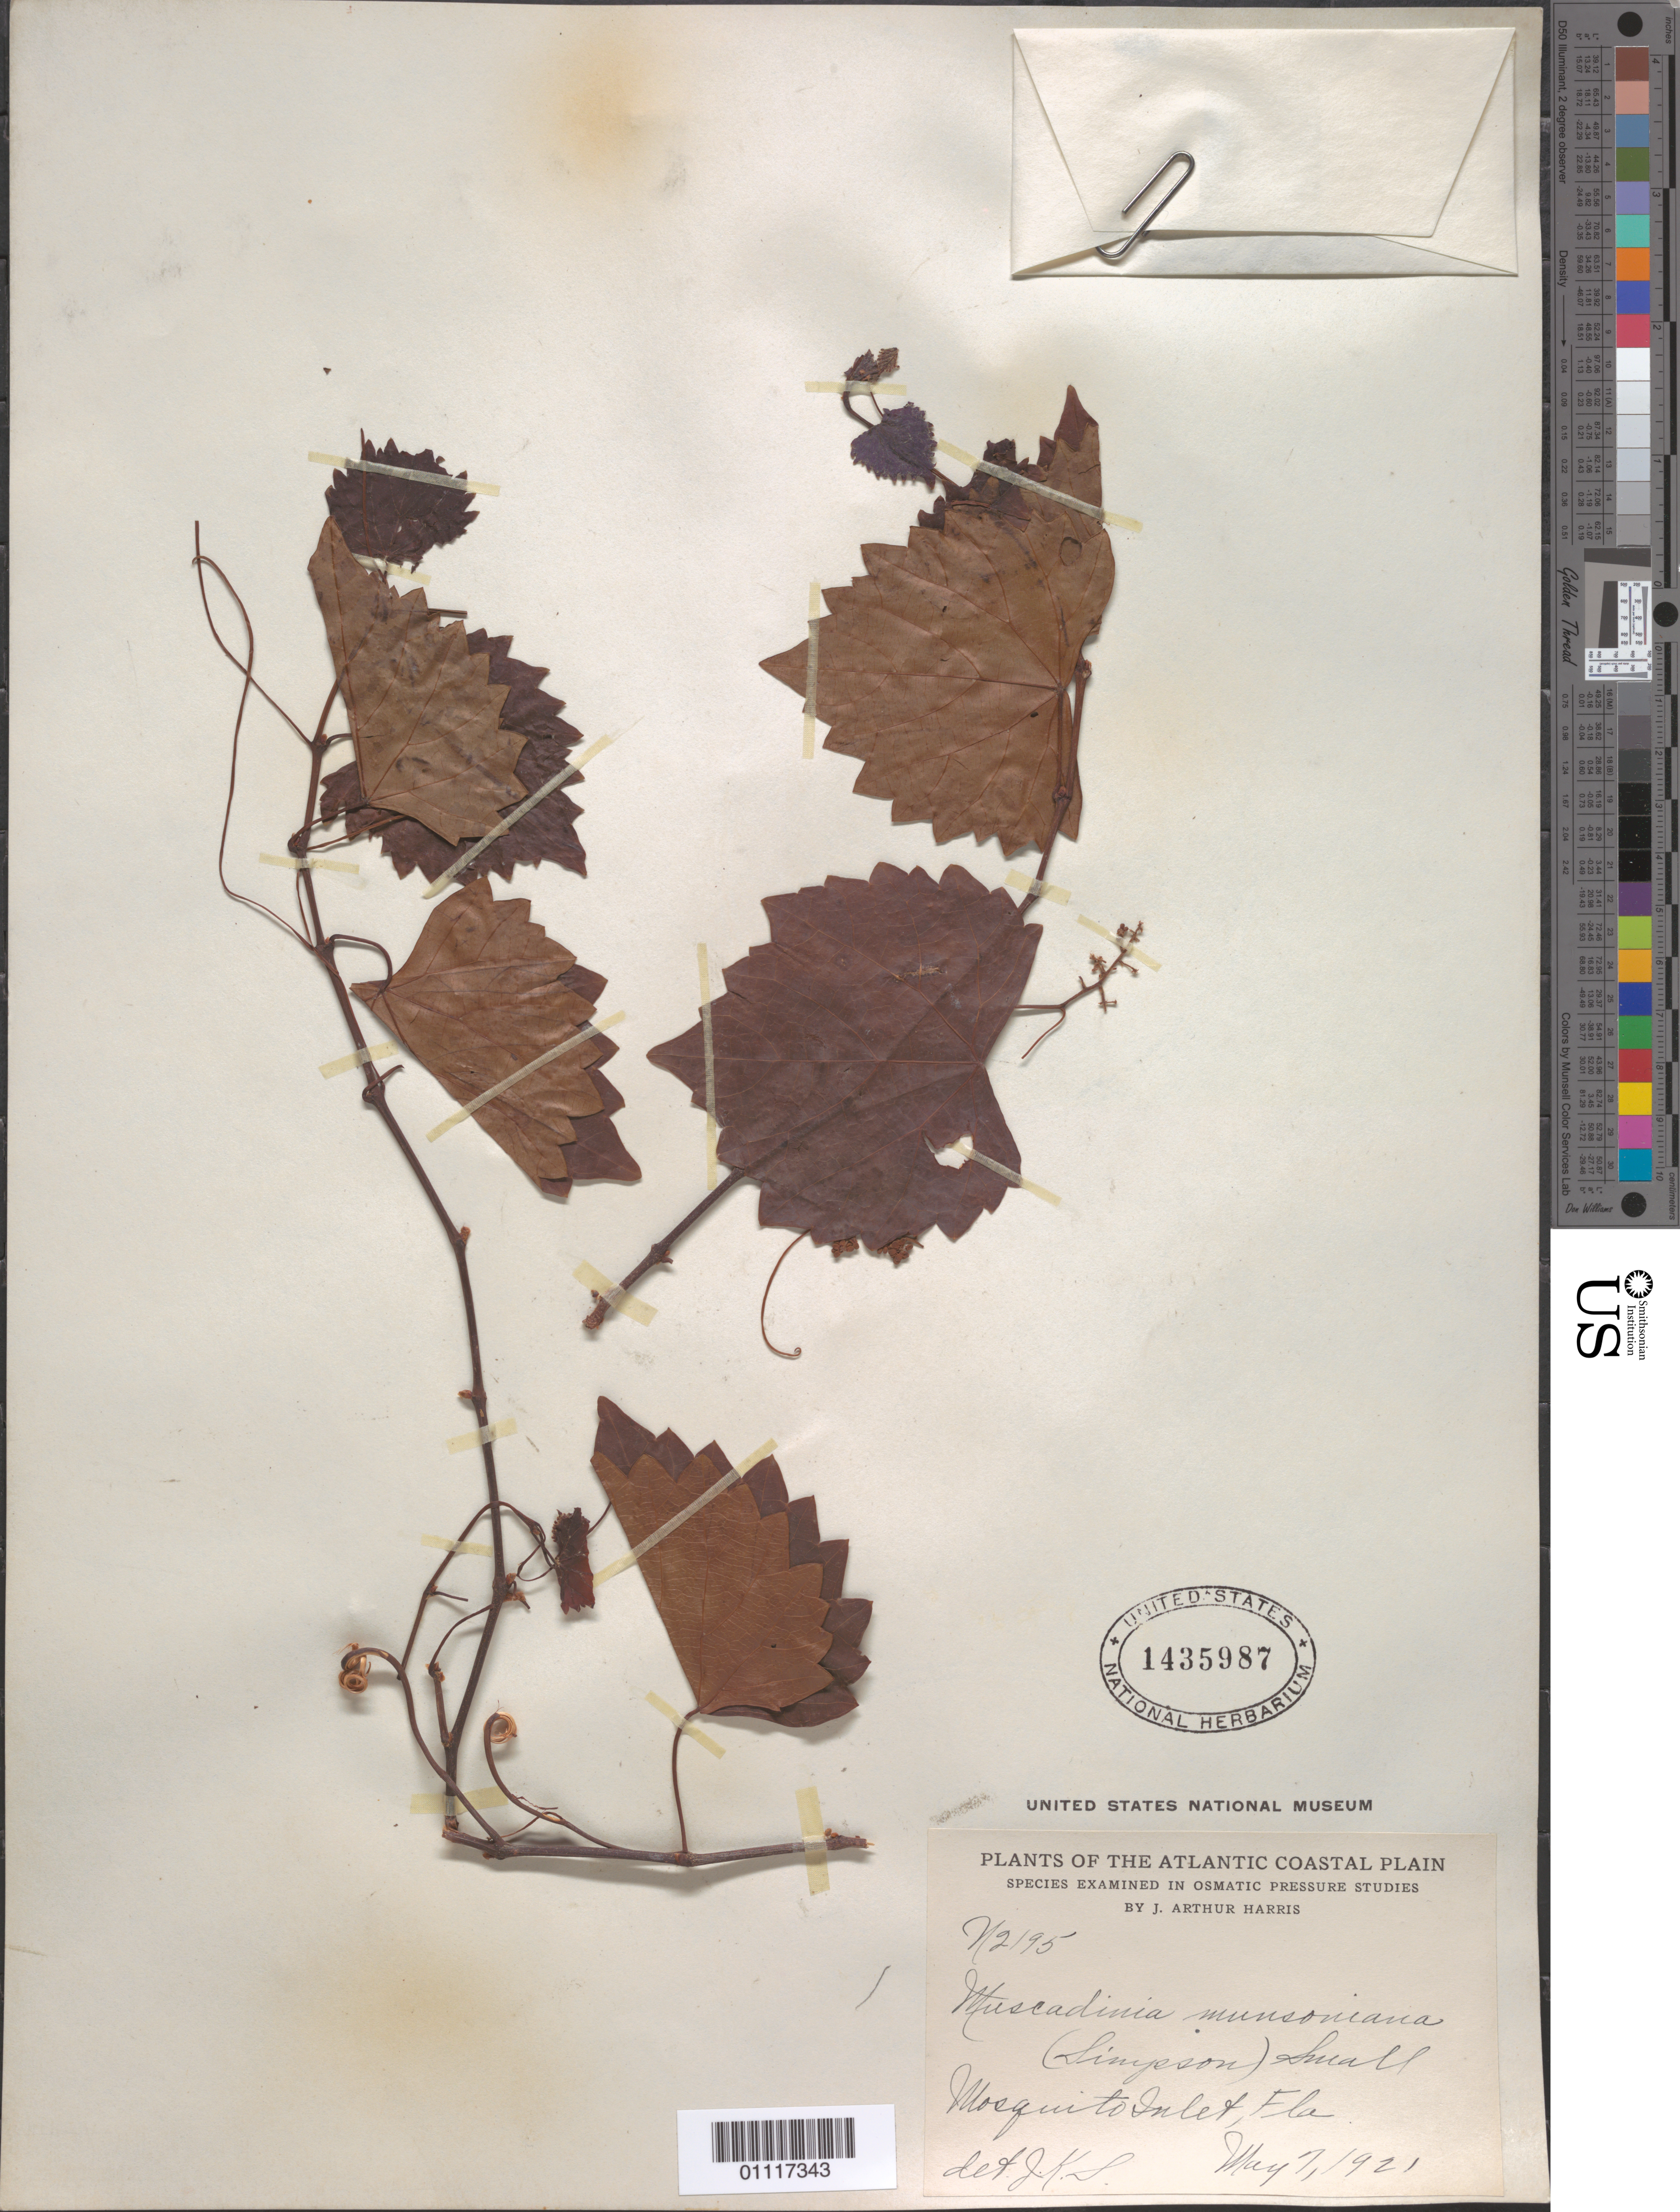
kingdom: Plantae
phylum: Tracheophyta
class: Magnoliopsida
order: Vitales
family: Vitaceae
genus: Vitis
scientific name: Vitis munsoniana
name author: J.H. Simpson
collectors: W. Shi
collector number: N2195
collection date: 1921-05-07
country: United States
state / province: Florida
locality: Mosquito Inlet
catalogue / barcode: US 1435987